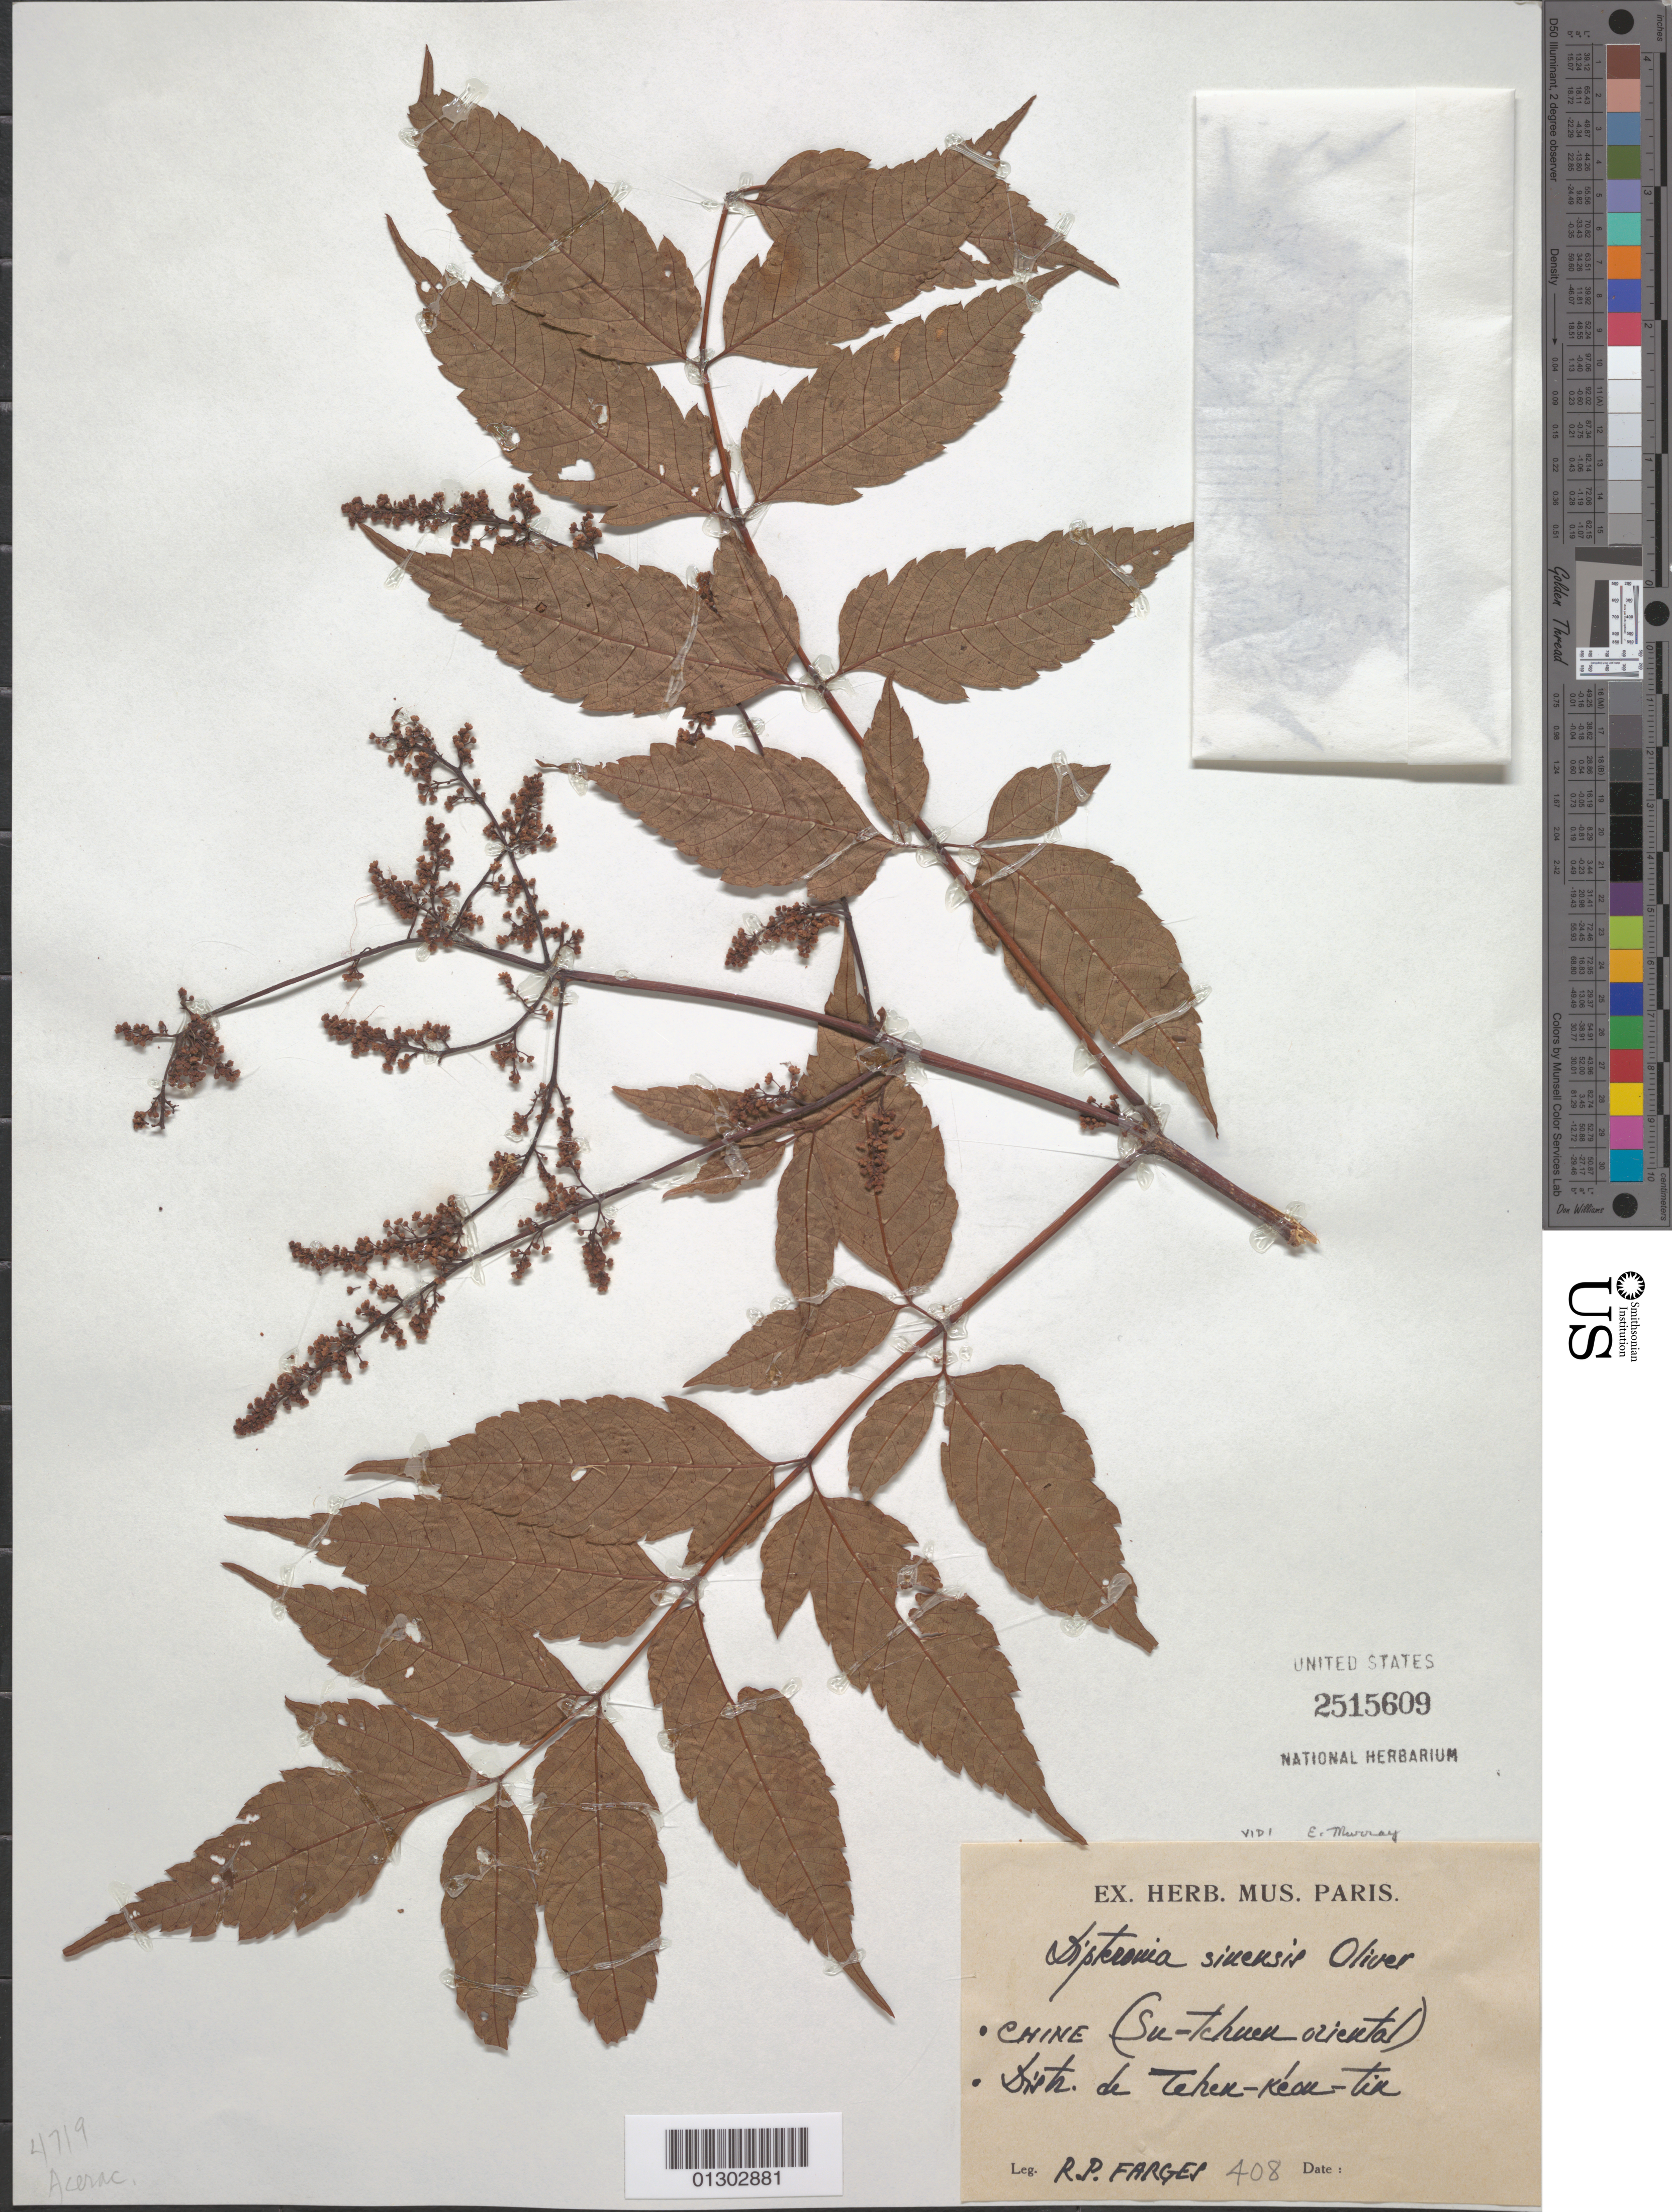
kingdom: Plantae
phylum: Tracheophyta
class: Magnoliopsida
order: Sapindales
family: Sapindaceae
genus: Dipteronia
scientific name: Dipteronia sinensis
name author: Oliv.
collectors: P. G. Farges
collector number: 408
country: China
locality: Su-tchuen oriental [Sichuan?]. Distr. de Tehen-kéou-tin.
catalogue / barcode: US 2515609